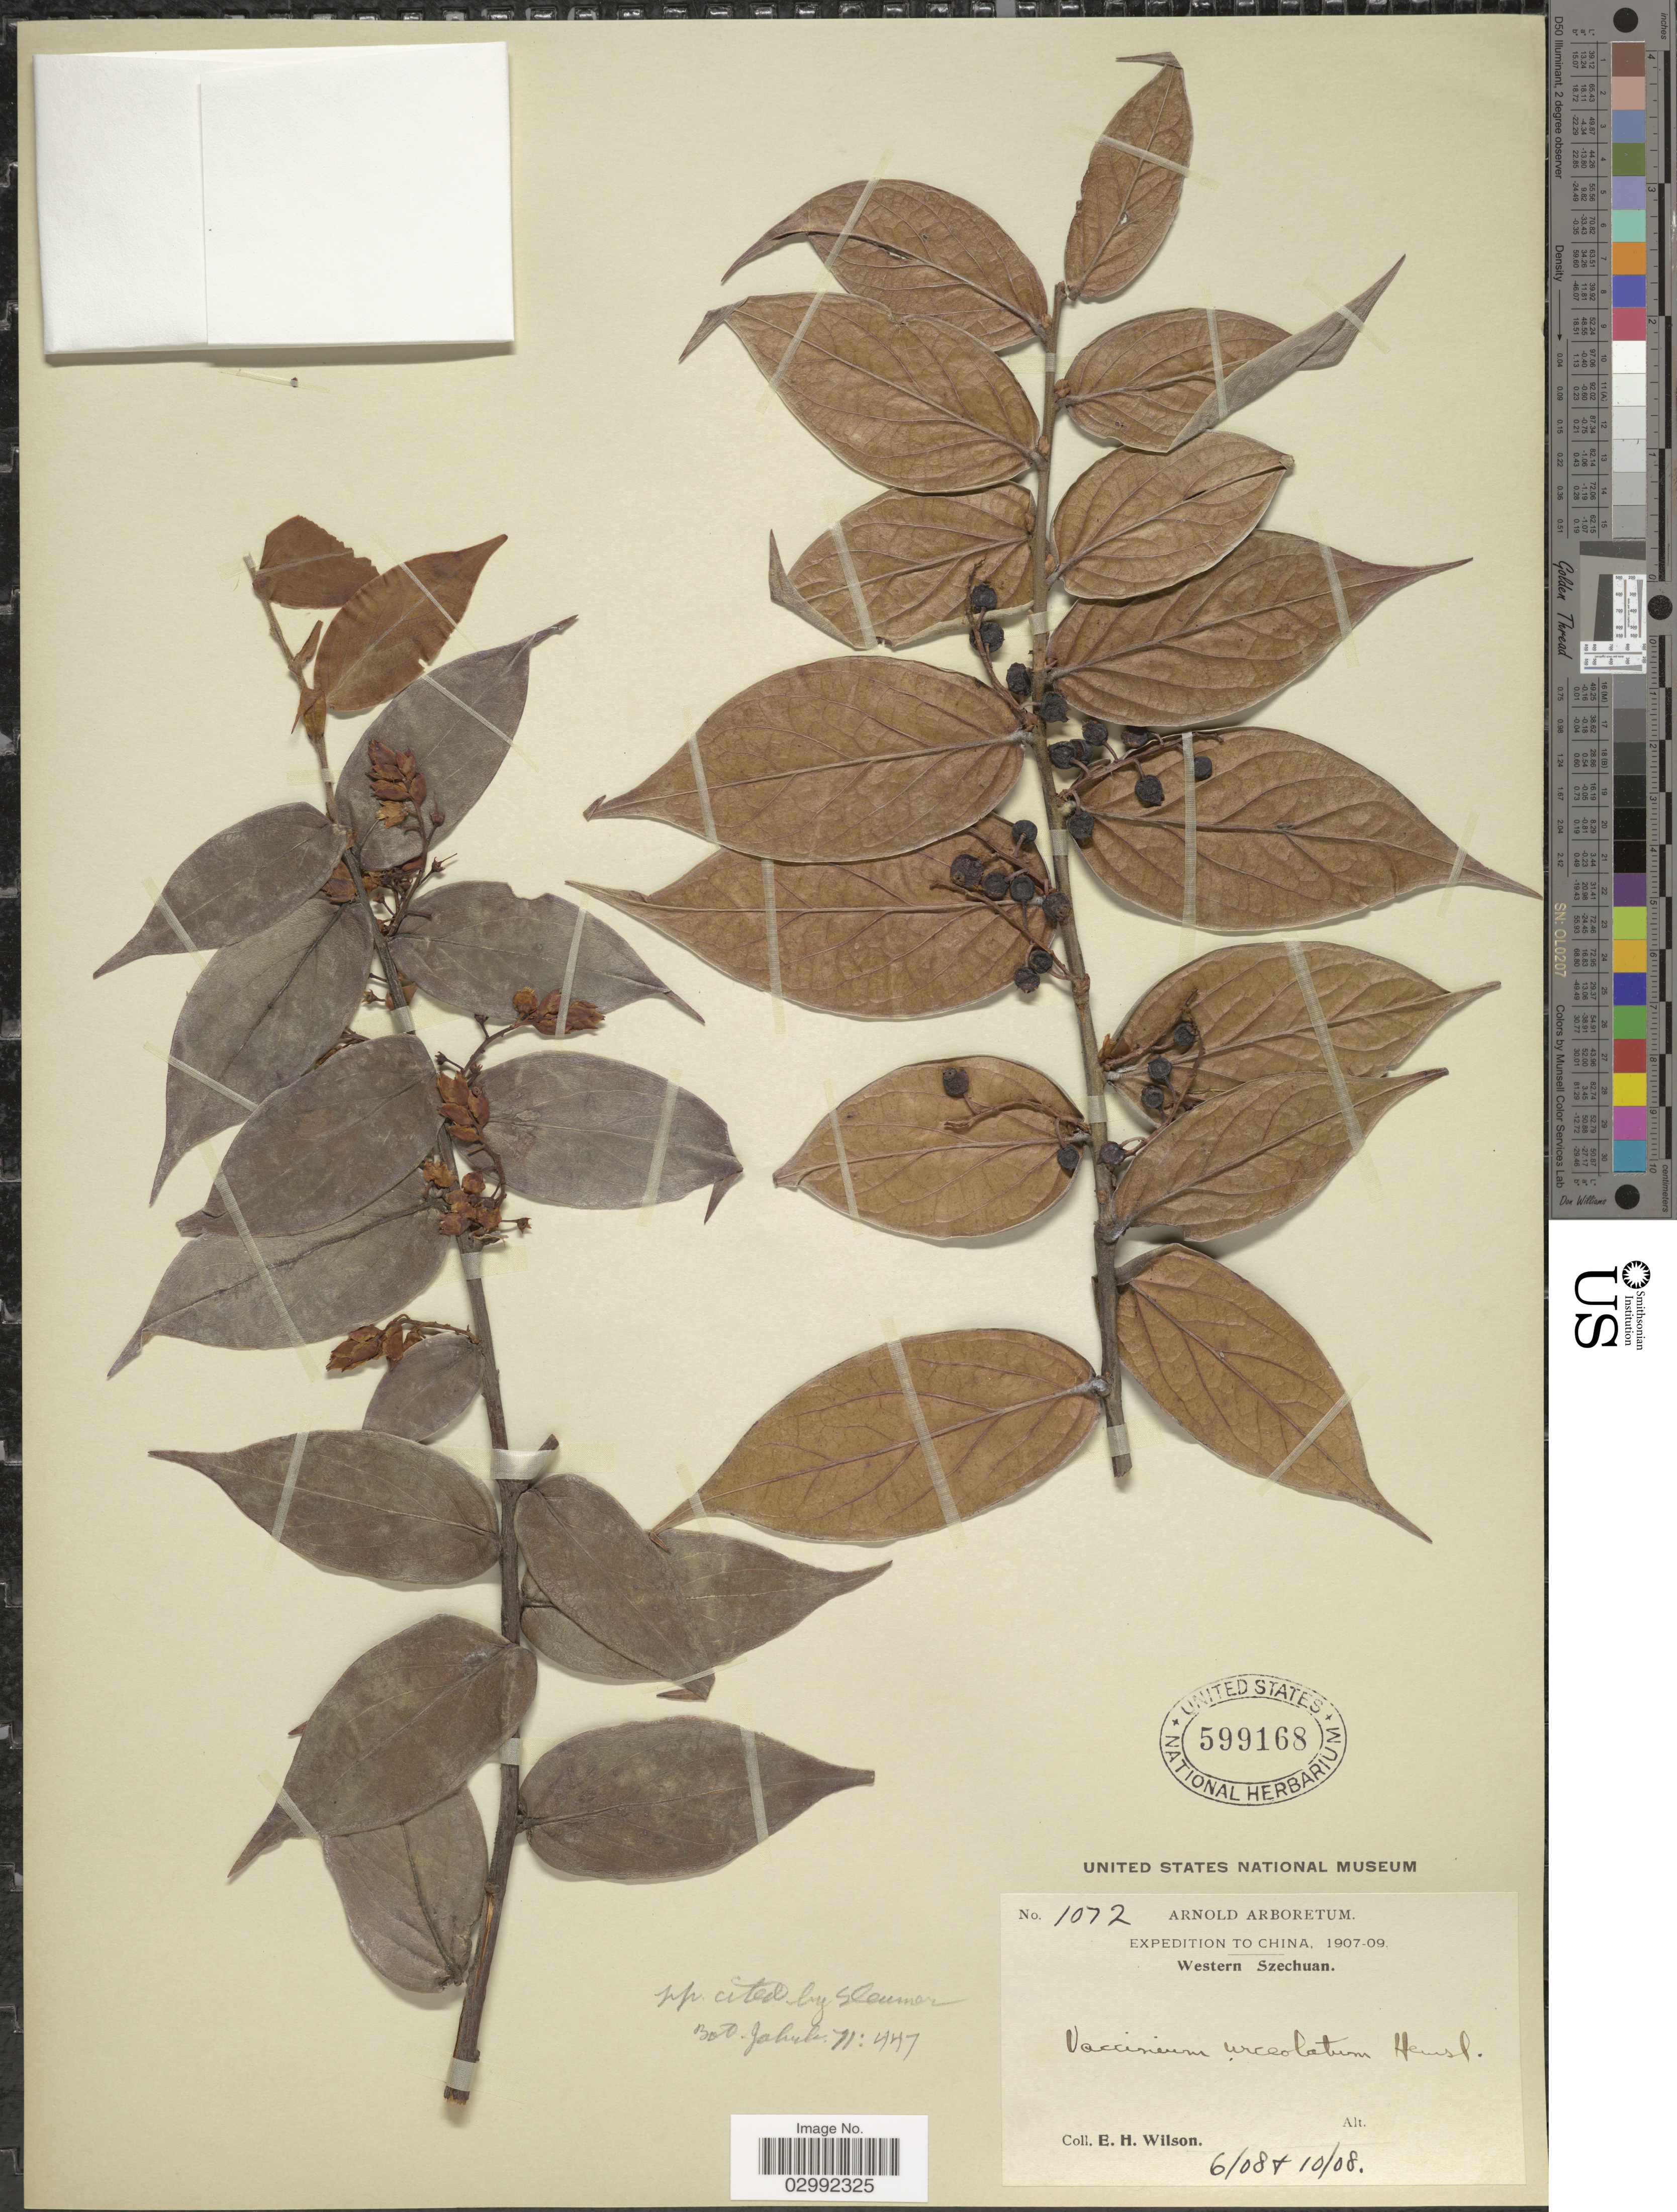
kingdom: Plantae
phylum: Tracheophyta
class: Magnoliopsida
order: Ericales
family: Ericaceae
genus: Vaccinium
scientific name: Vaccinium urceolatum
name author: Hemsl.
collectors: E. Wilson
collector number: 1072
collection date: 1908-06/1908-10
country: China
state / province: Sichuan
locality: Western Szechuan.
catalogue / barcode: US 599168